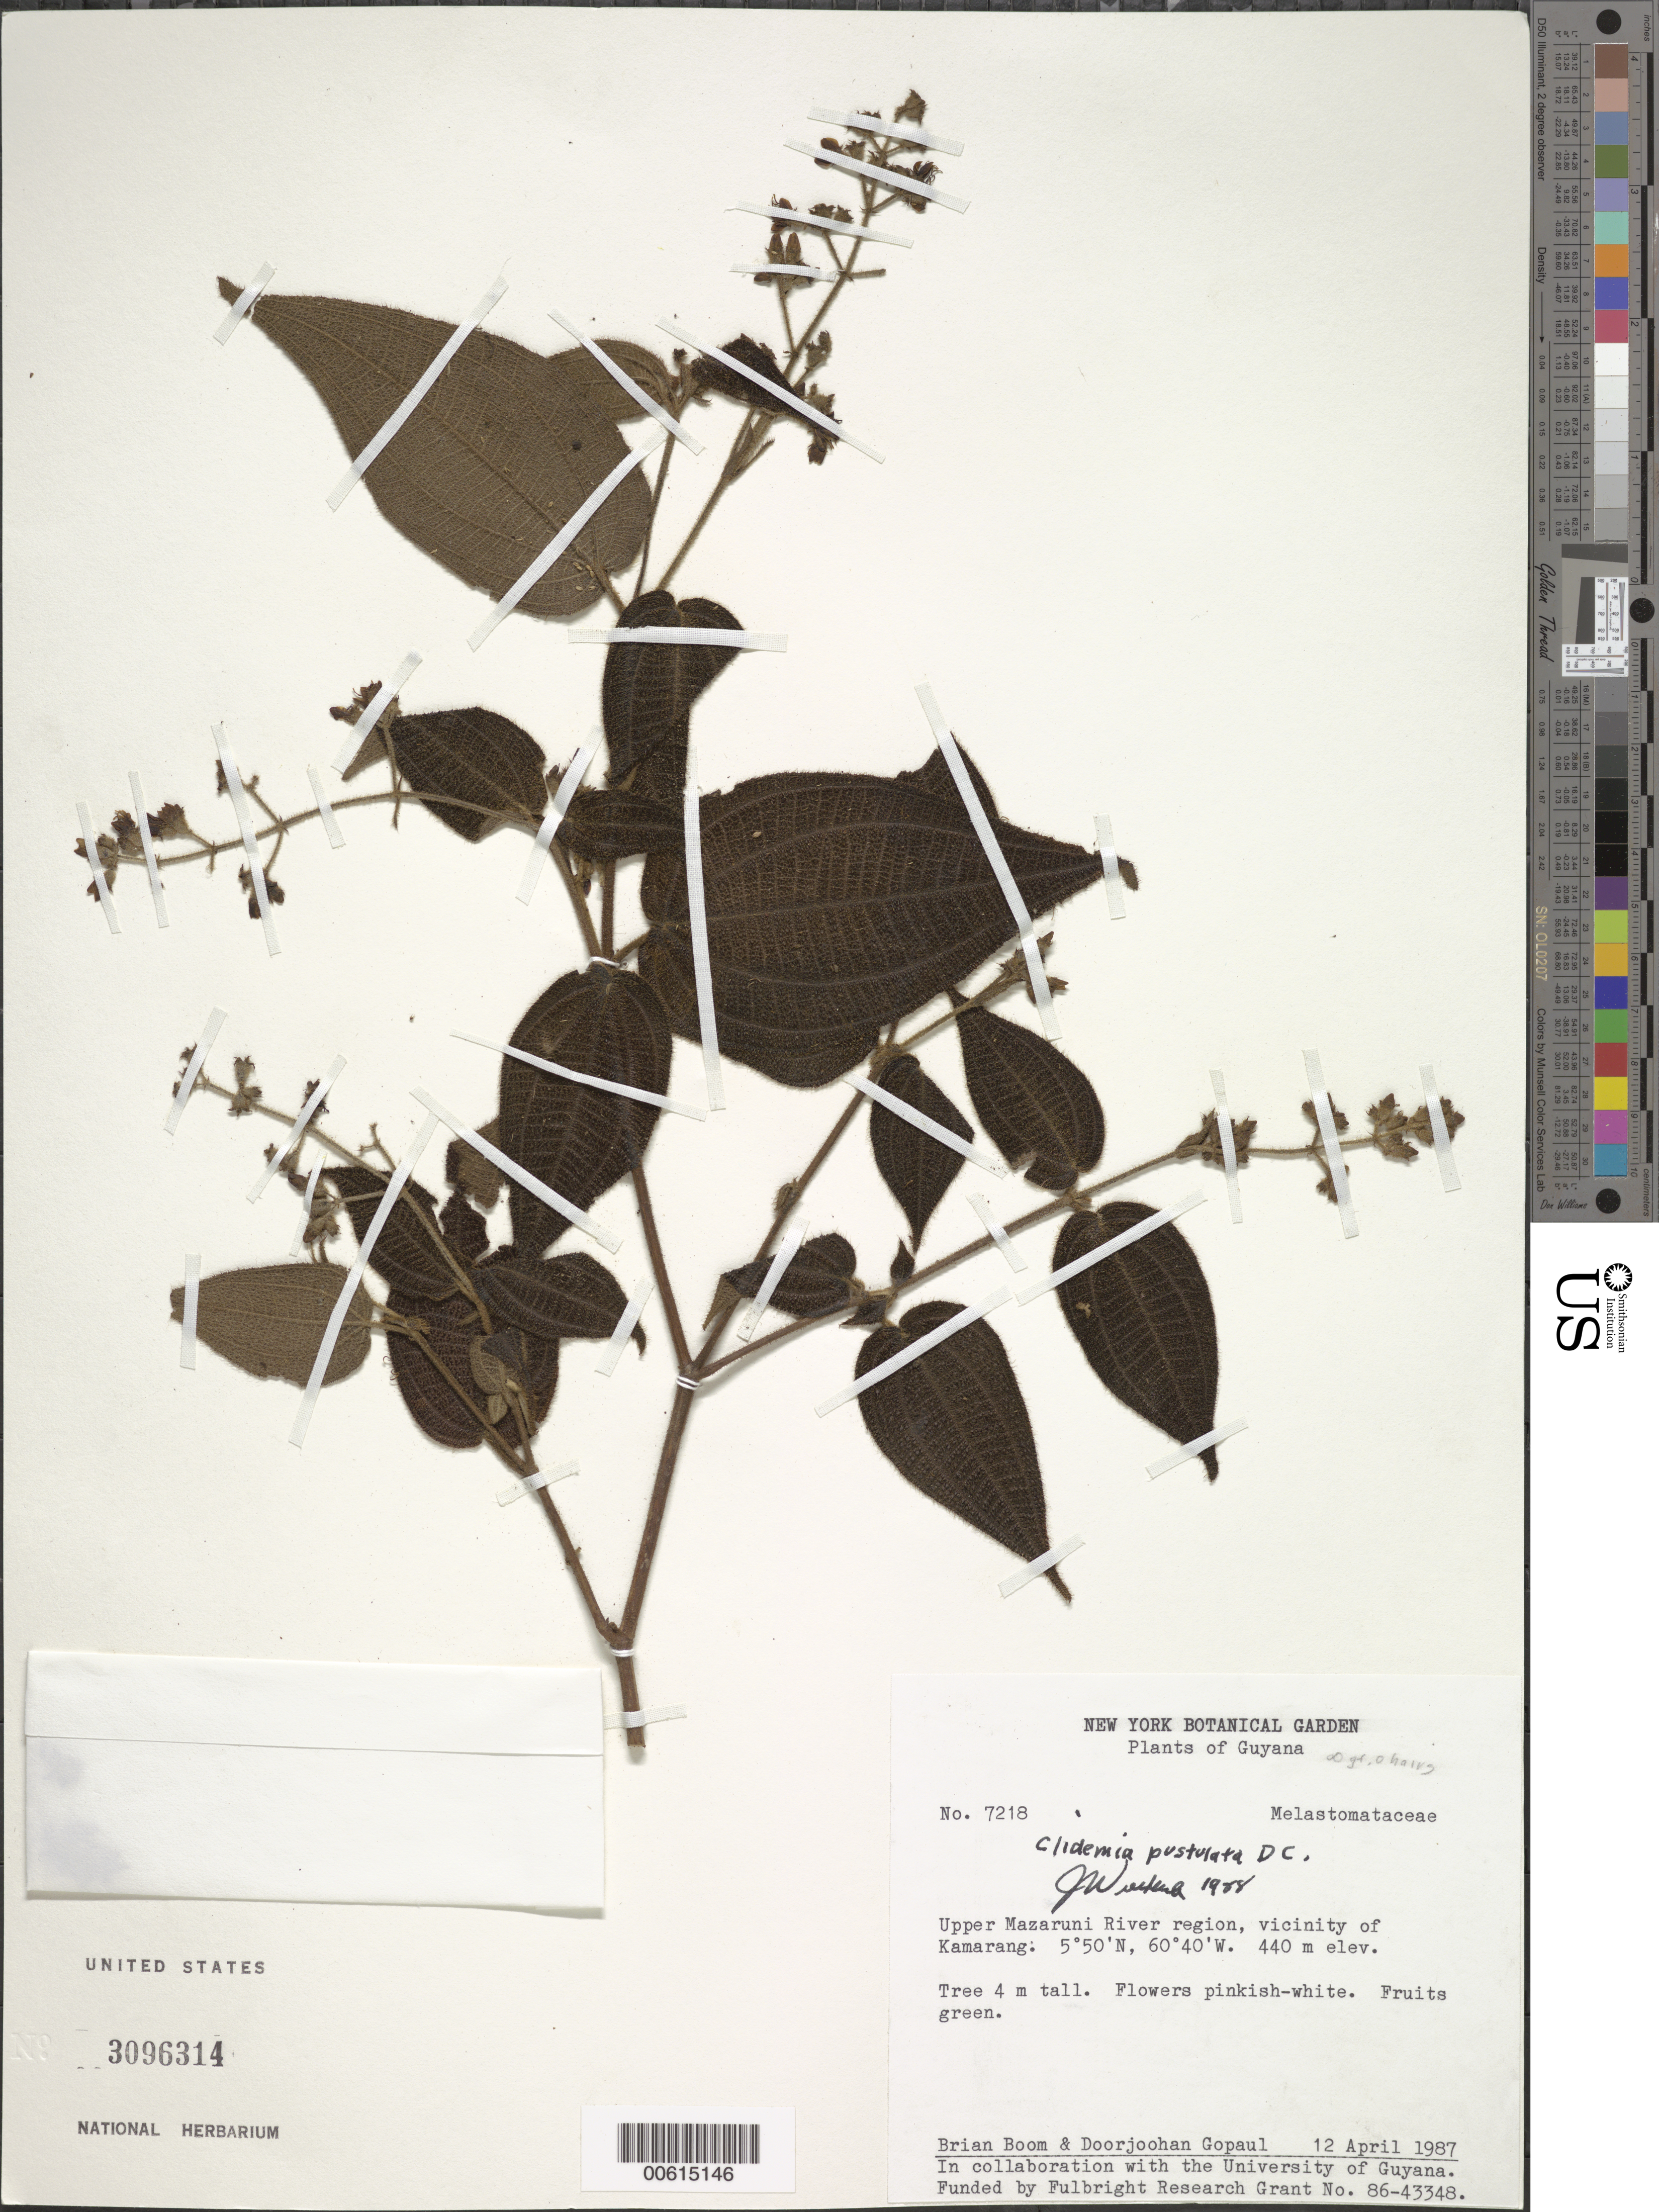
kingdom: Plantae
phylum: Tracheophyta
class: Magnoliopsida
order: Myrtales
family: Melastomataceae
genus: Clidemia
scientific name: Clidemia pustulata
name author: DC.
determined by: Wurdack, John J., (US), US (UNITED STATES)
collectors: B. M. Boom & D. Gopaul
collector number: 7218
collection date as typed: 12-Apr-87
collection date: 1987-04-12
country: Guyana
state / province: Cuyuni-Mazaruni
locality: Kamarang vic., upper Mazaruni R.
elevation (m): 440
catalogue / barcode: US 3096314